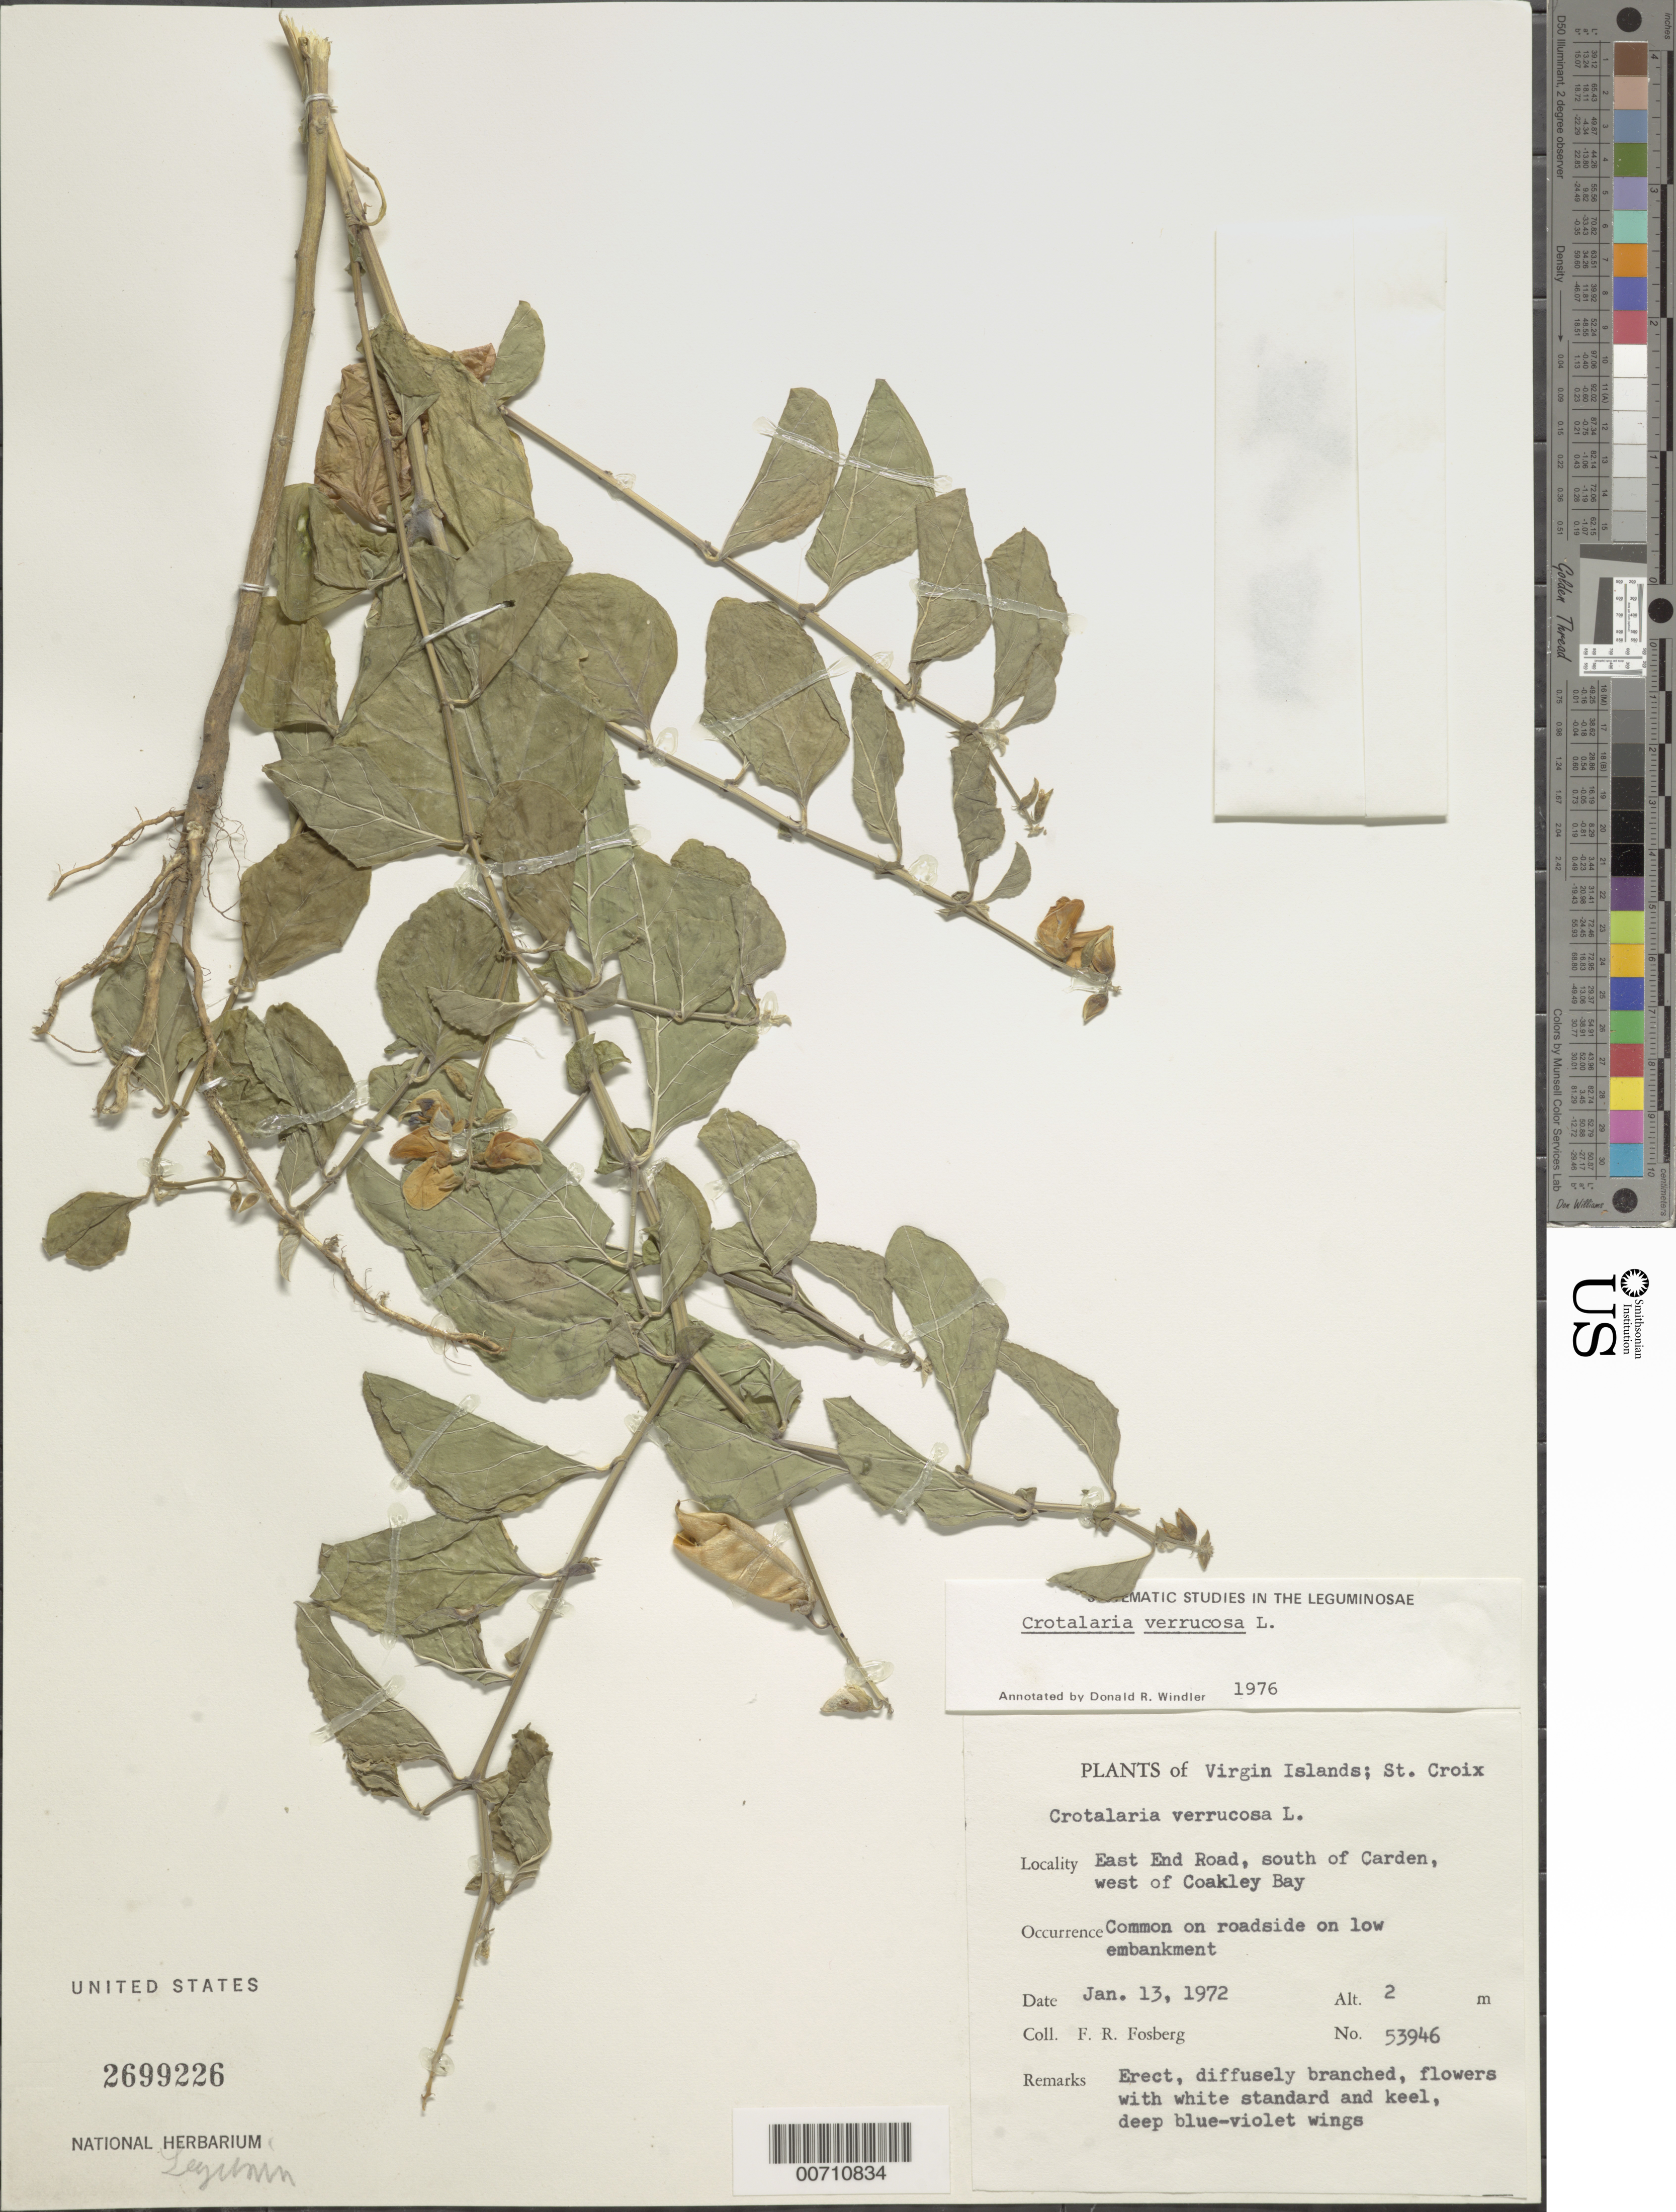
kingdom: Plantae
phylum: Tracheophyta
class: Magnoliopsida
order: Fabales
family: Fabaceae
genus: Crotalaria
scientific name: Crotalaria verrucosa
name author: L.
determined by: Windler, D. R.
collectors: F. R. Fosberg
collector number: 53946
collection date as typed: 13 Jan 1972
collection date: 1972-01-13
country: U.S. Virgin Islands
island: St. Croix Island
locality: East End Rd., S of Carden, W of Coakley Bay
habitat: On roadside on low embankment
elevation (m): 2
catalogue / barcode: US 2699226